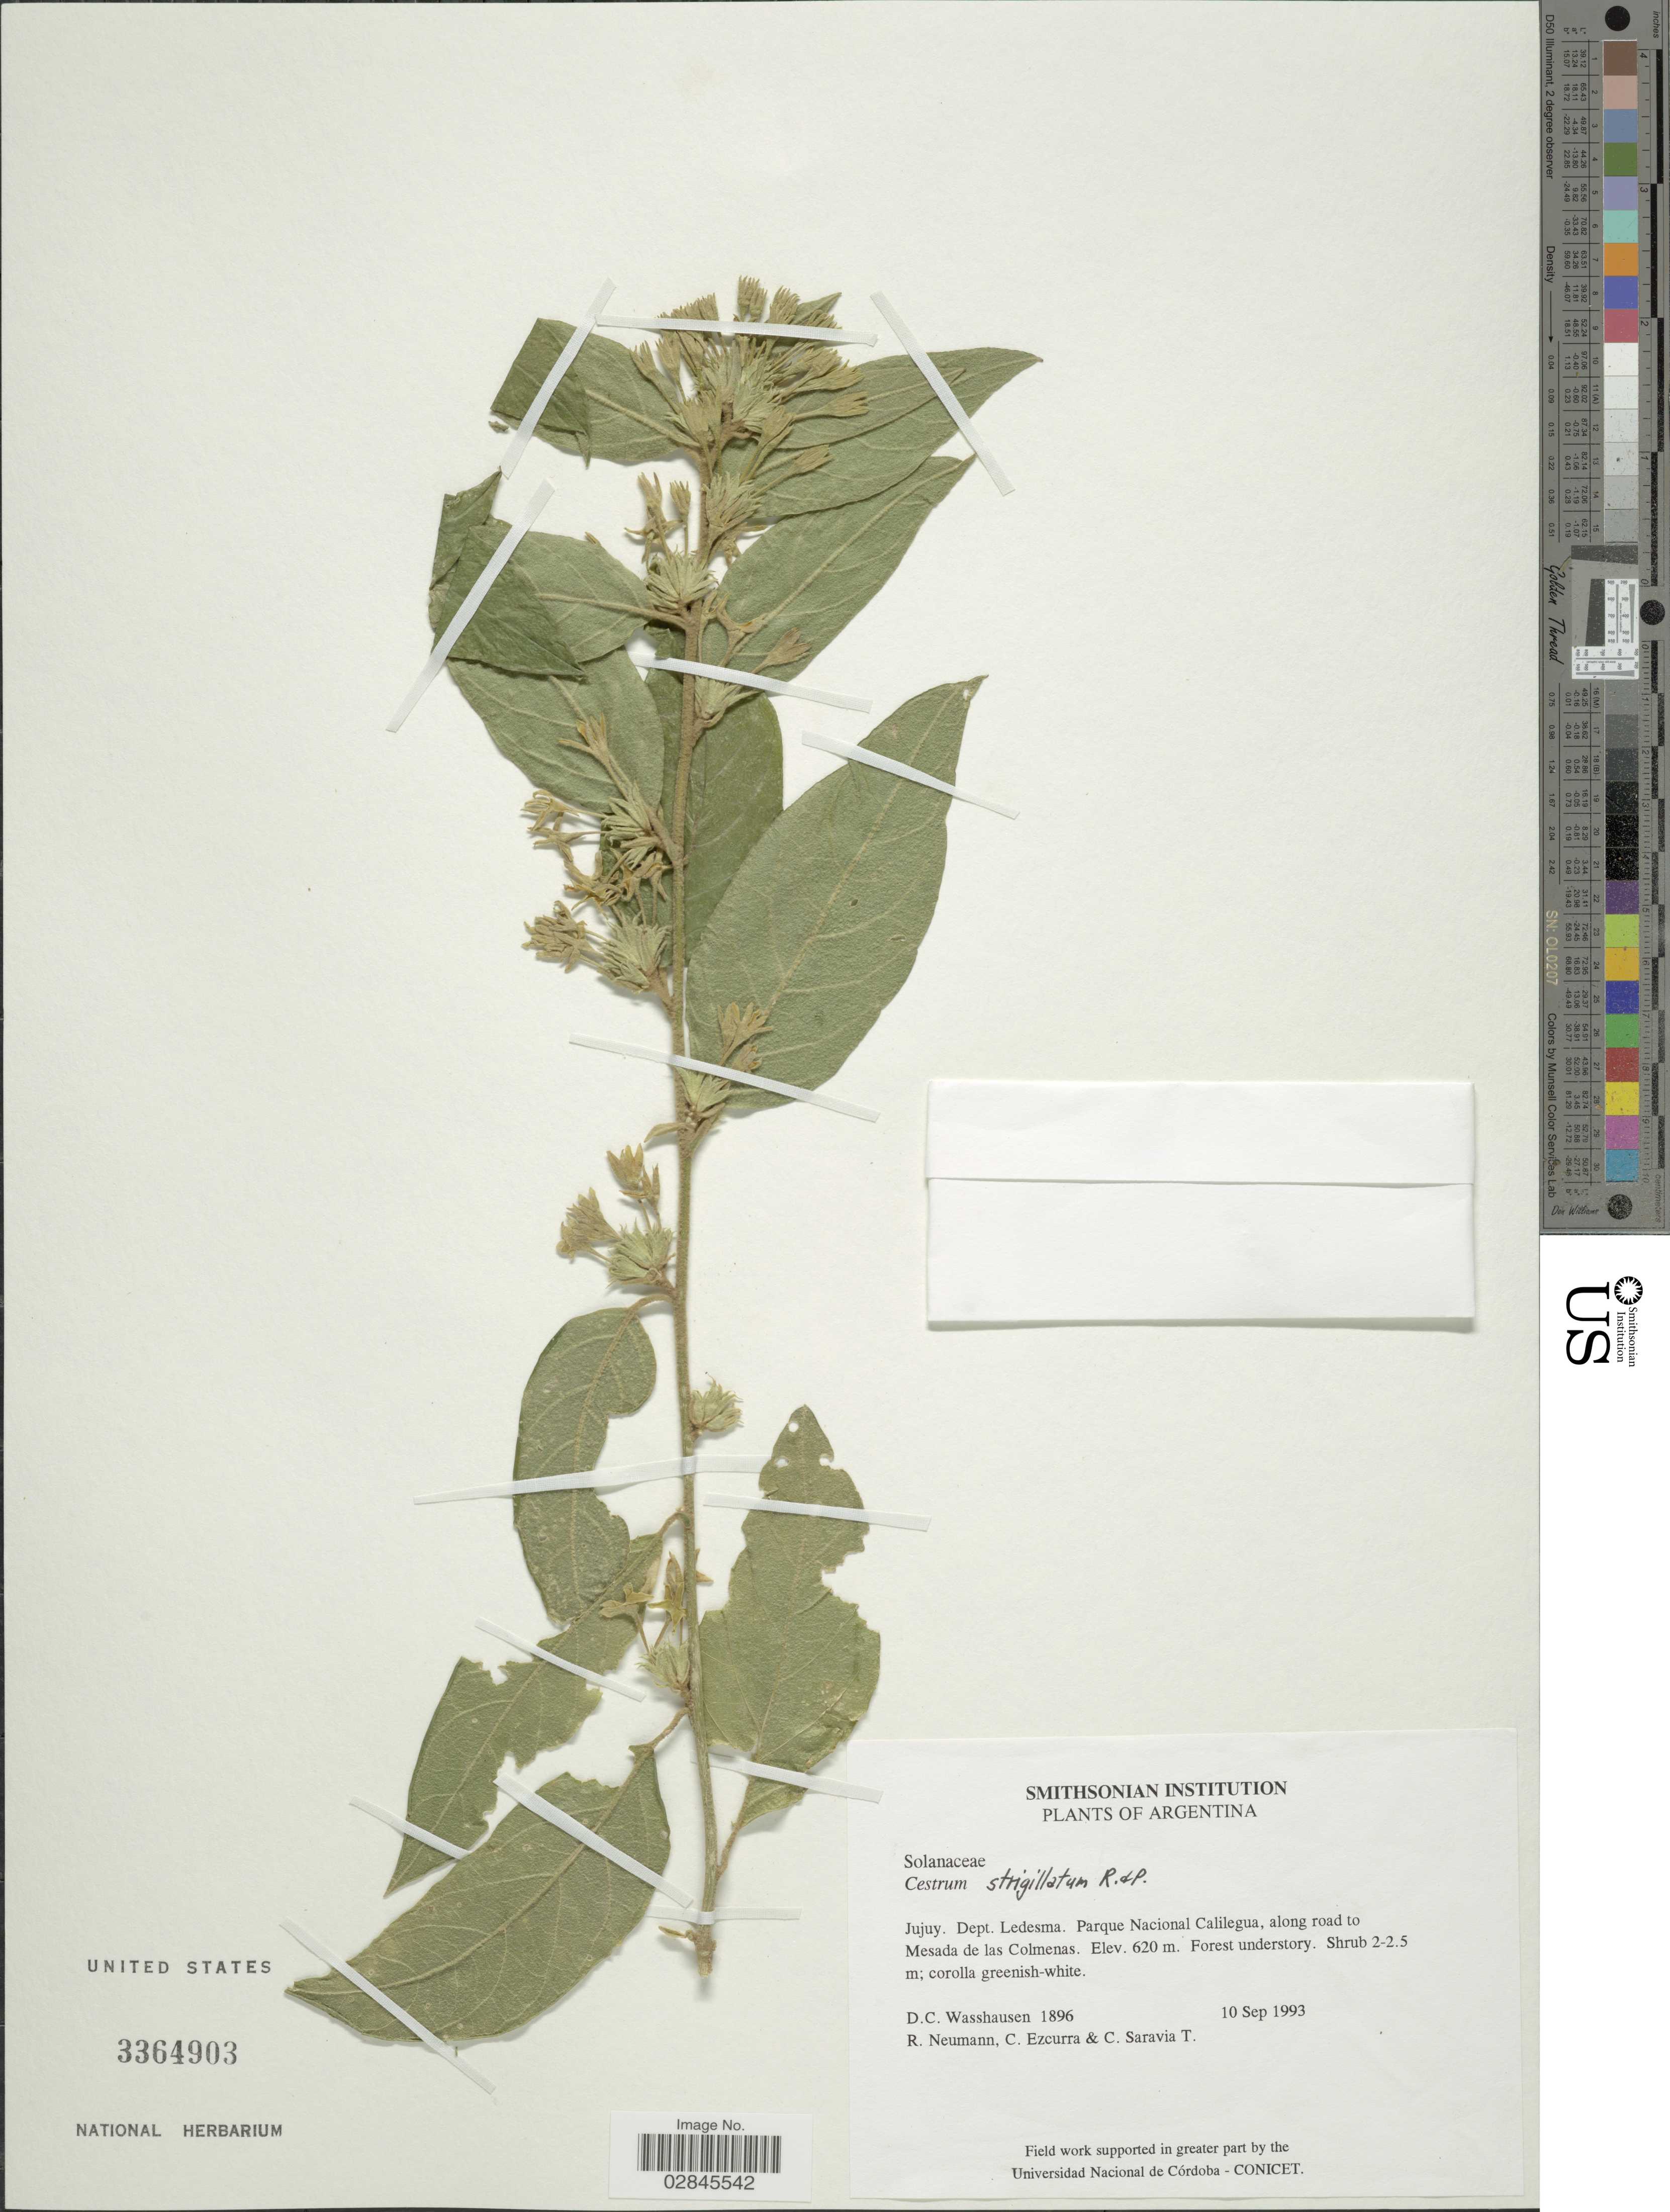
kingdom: Plantae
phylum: Tracheophyta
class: Magnoliopsida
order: Solanales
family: Solanaceae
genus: Cestrum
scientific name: Cestrum strigilatum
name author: Ruiz & Pav.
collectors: D. C. Wasshausen, R. Neumann, C. Ezcurra & C. Saravia T.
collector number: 1896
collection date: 1993-09-10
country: Argentina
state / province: Jujuy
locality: Dept. Ledesma. Parque Nacional Calilegua, along road to Mesada de las Colmenas.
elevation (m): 620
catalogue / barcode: US 3364903